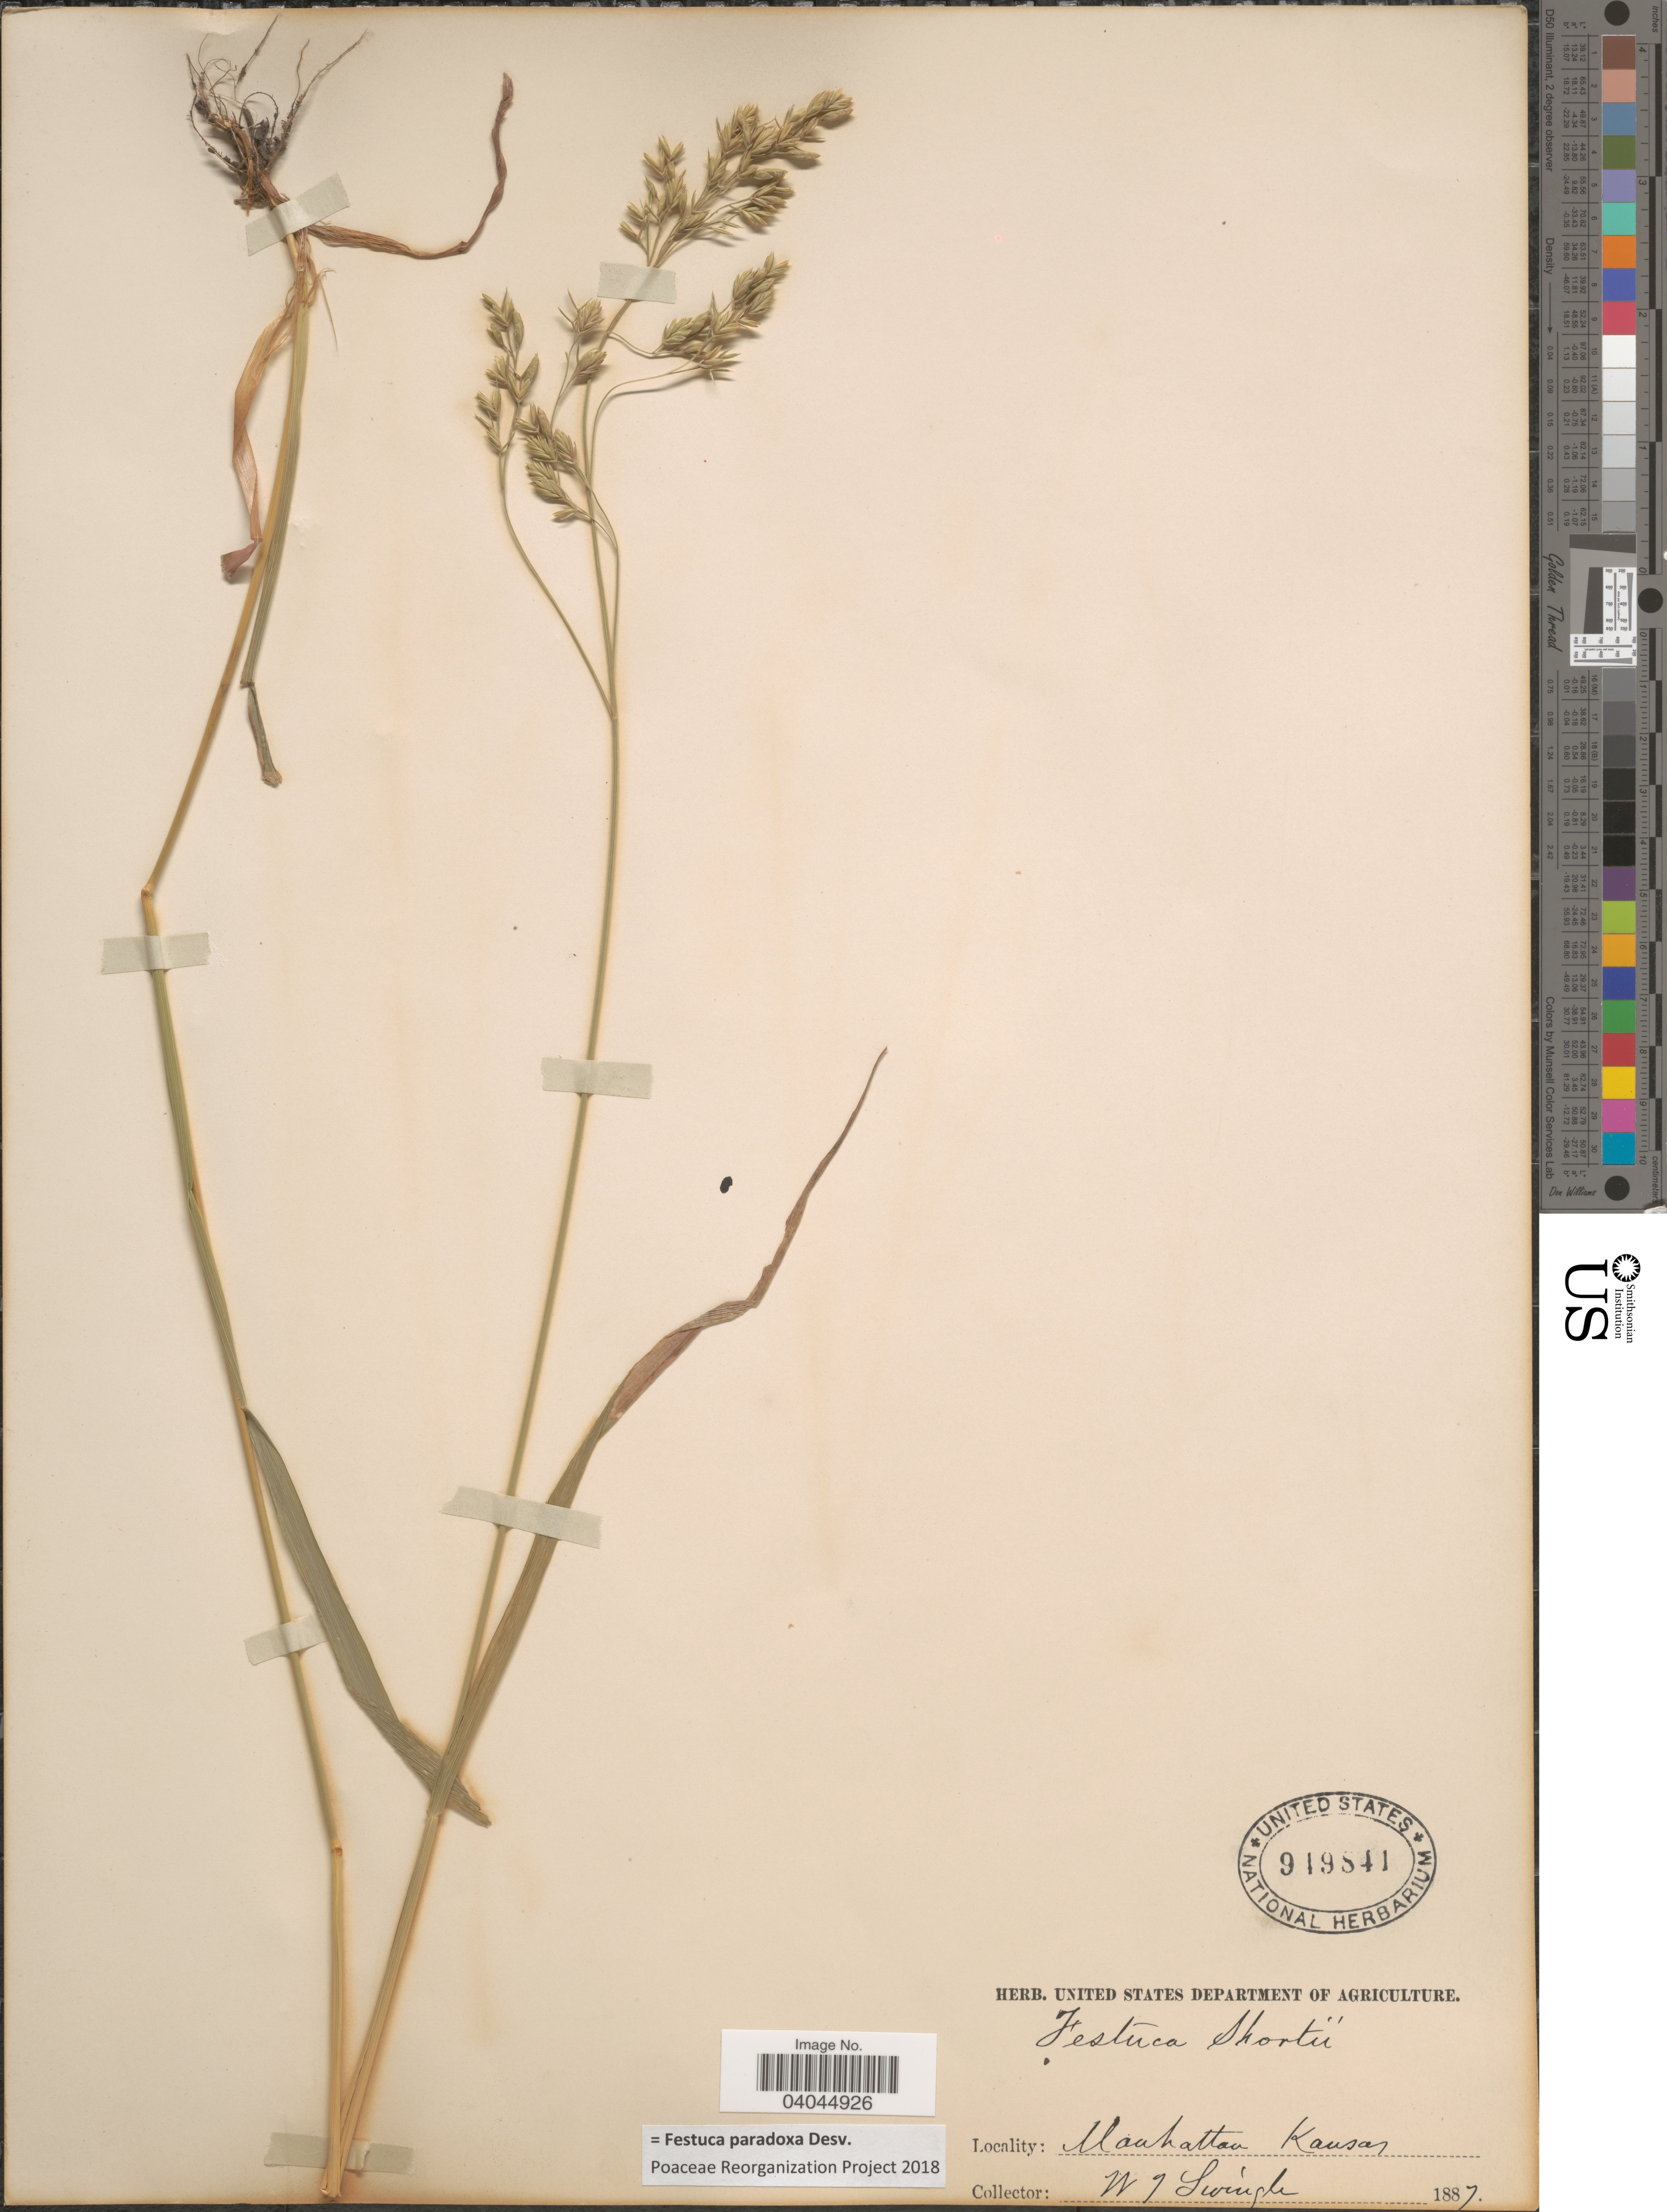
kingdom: Plantae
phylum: Tracheophyta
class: Liliopsida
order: Poales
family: Poaceae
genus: Festuca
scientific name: Festuca paradoxa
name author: Desv.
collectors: W. T. Swingle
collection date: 1887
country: United States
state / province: Kansas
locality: Manhattan.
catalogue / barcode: US 949841